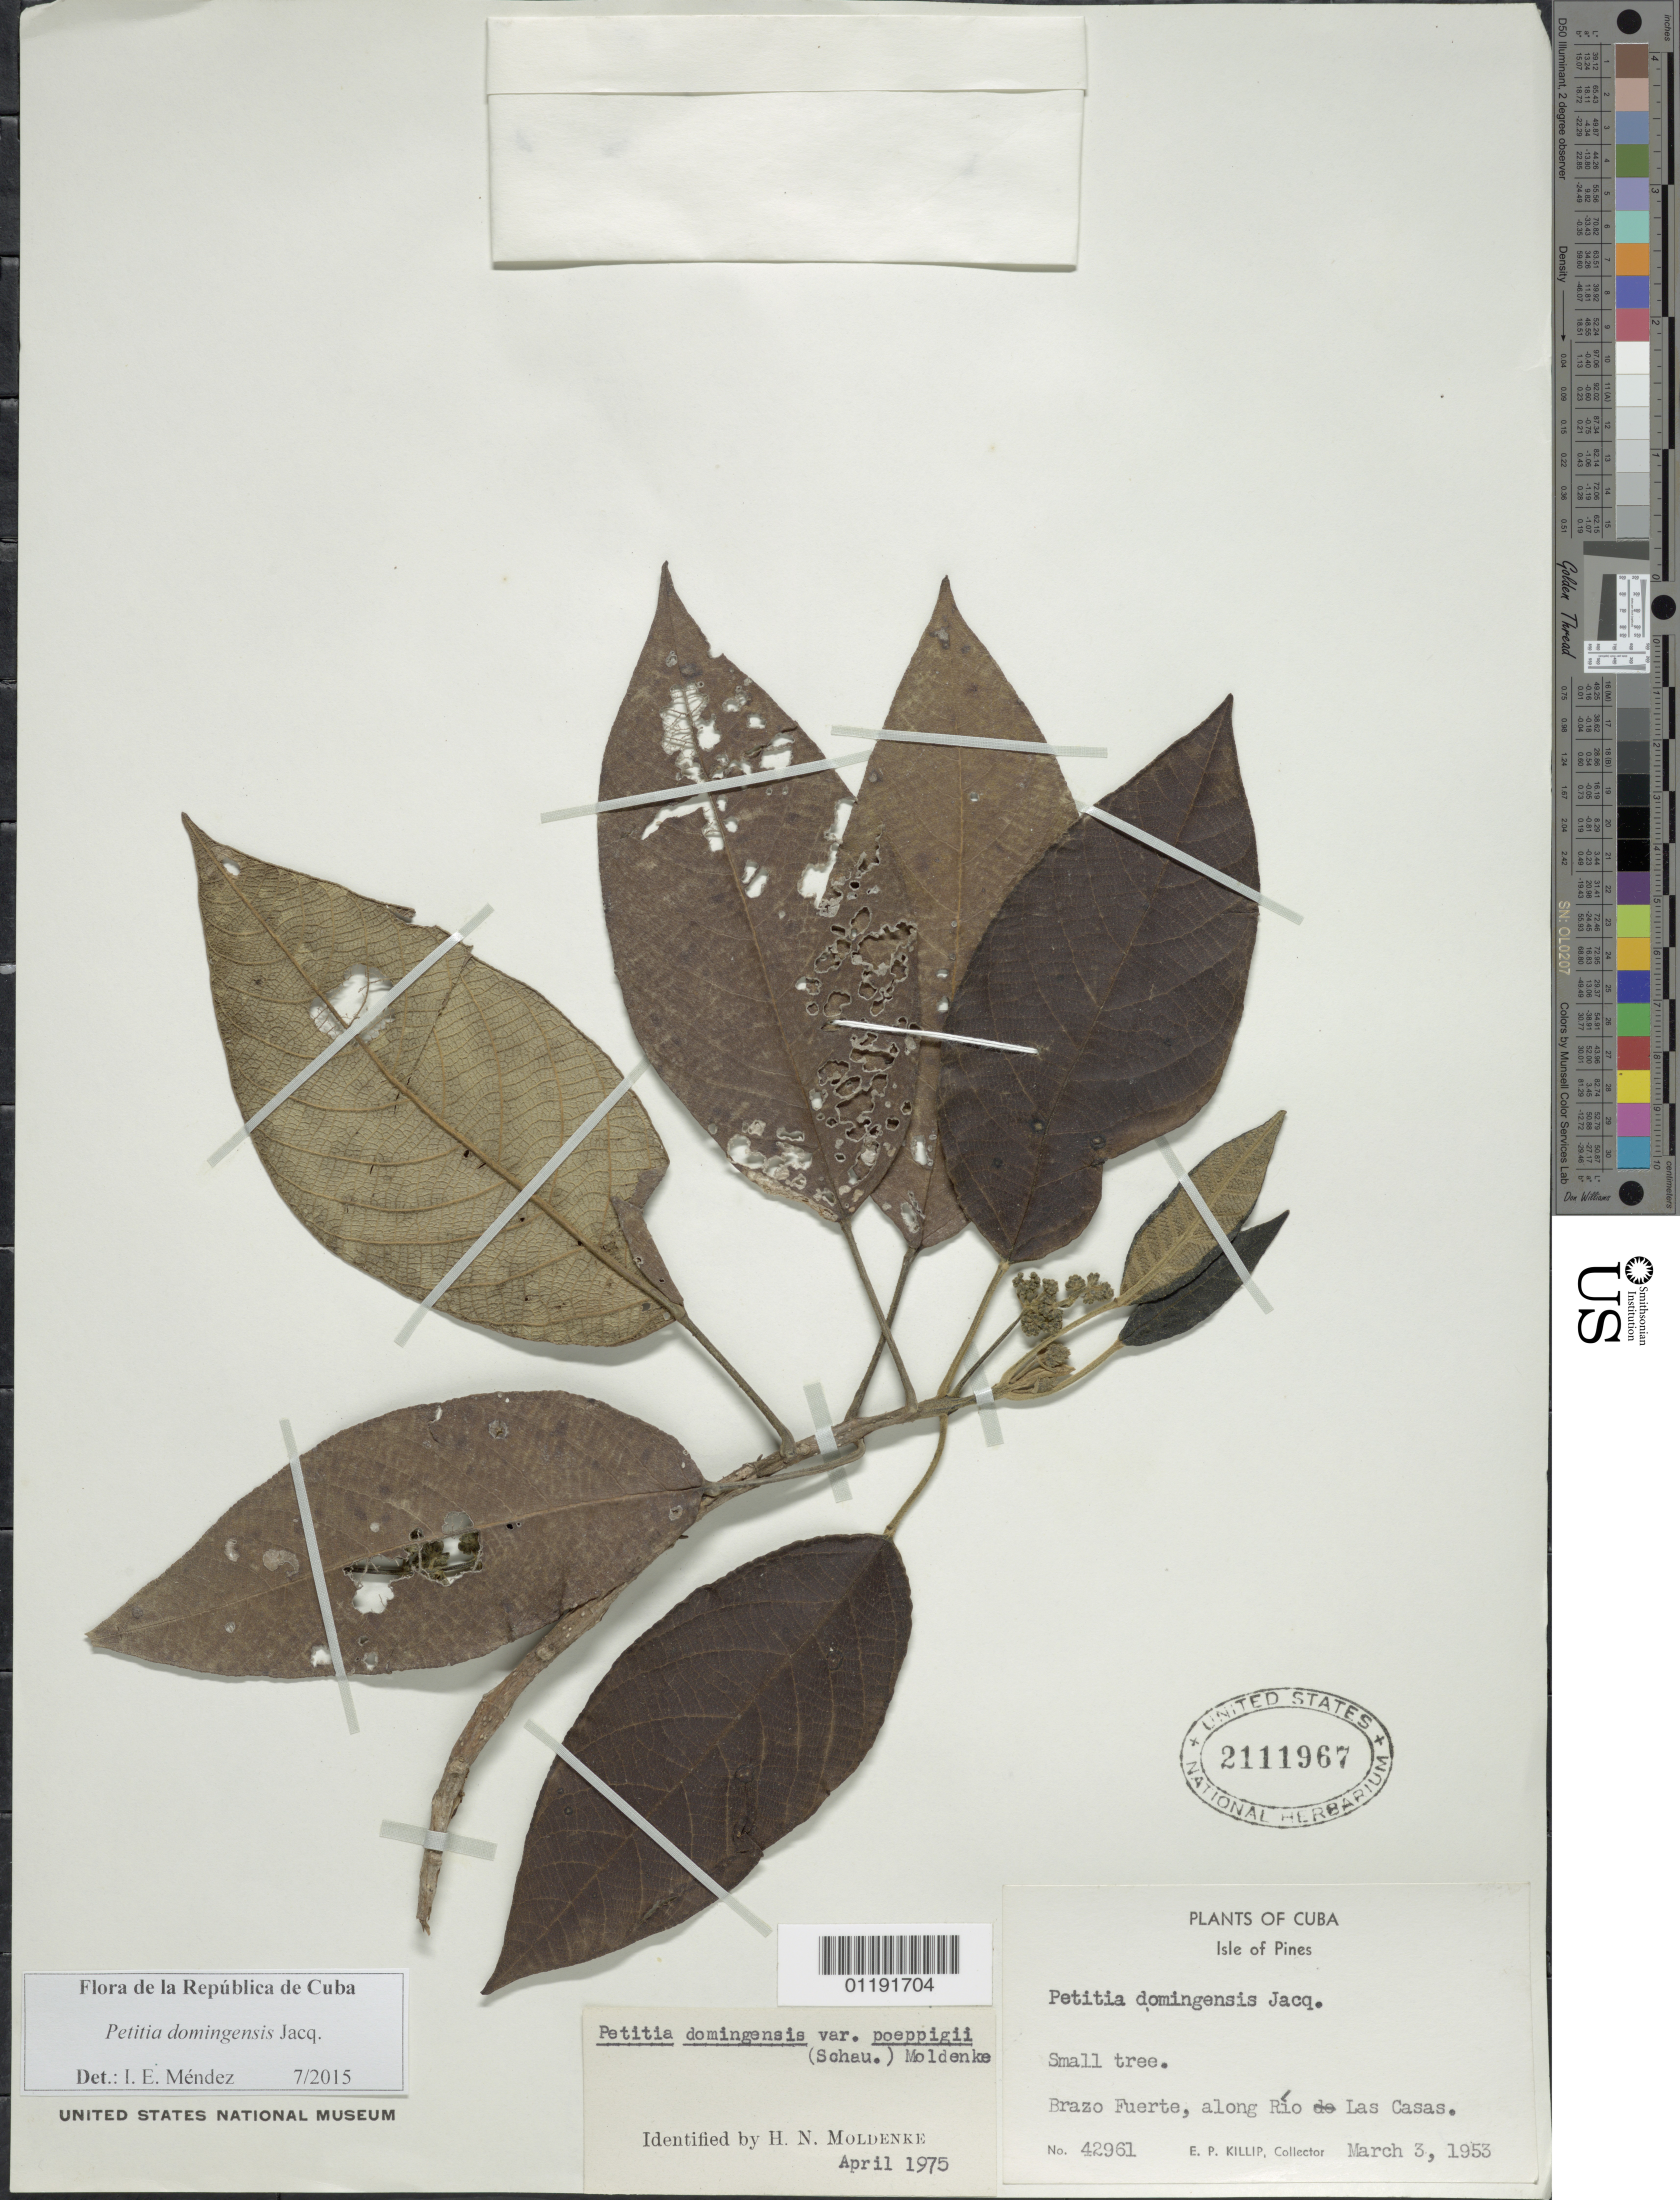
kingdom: Plantae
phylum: Tracheophyta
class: Magnoliopsida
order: Lamiales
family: Lamiaceae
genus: Petitia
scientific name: Petitia domingensis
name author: Jacq.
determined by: Méndez, I. E.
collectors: E. P. Killip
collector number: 42961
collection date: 1953-03-03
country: Cuba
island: Isla de la Javentud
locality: Isle of Pines [Isla de La Juventud]. Brazo Fuerte, along Rio Las Casas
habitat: Along river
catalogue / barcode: US 2111967